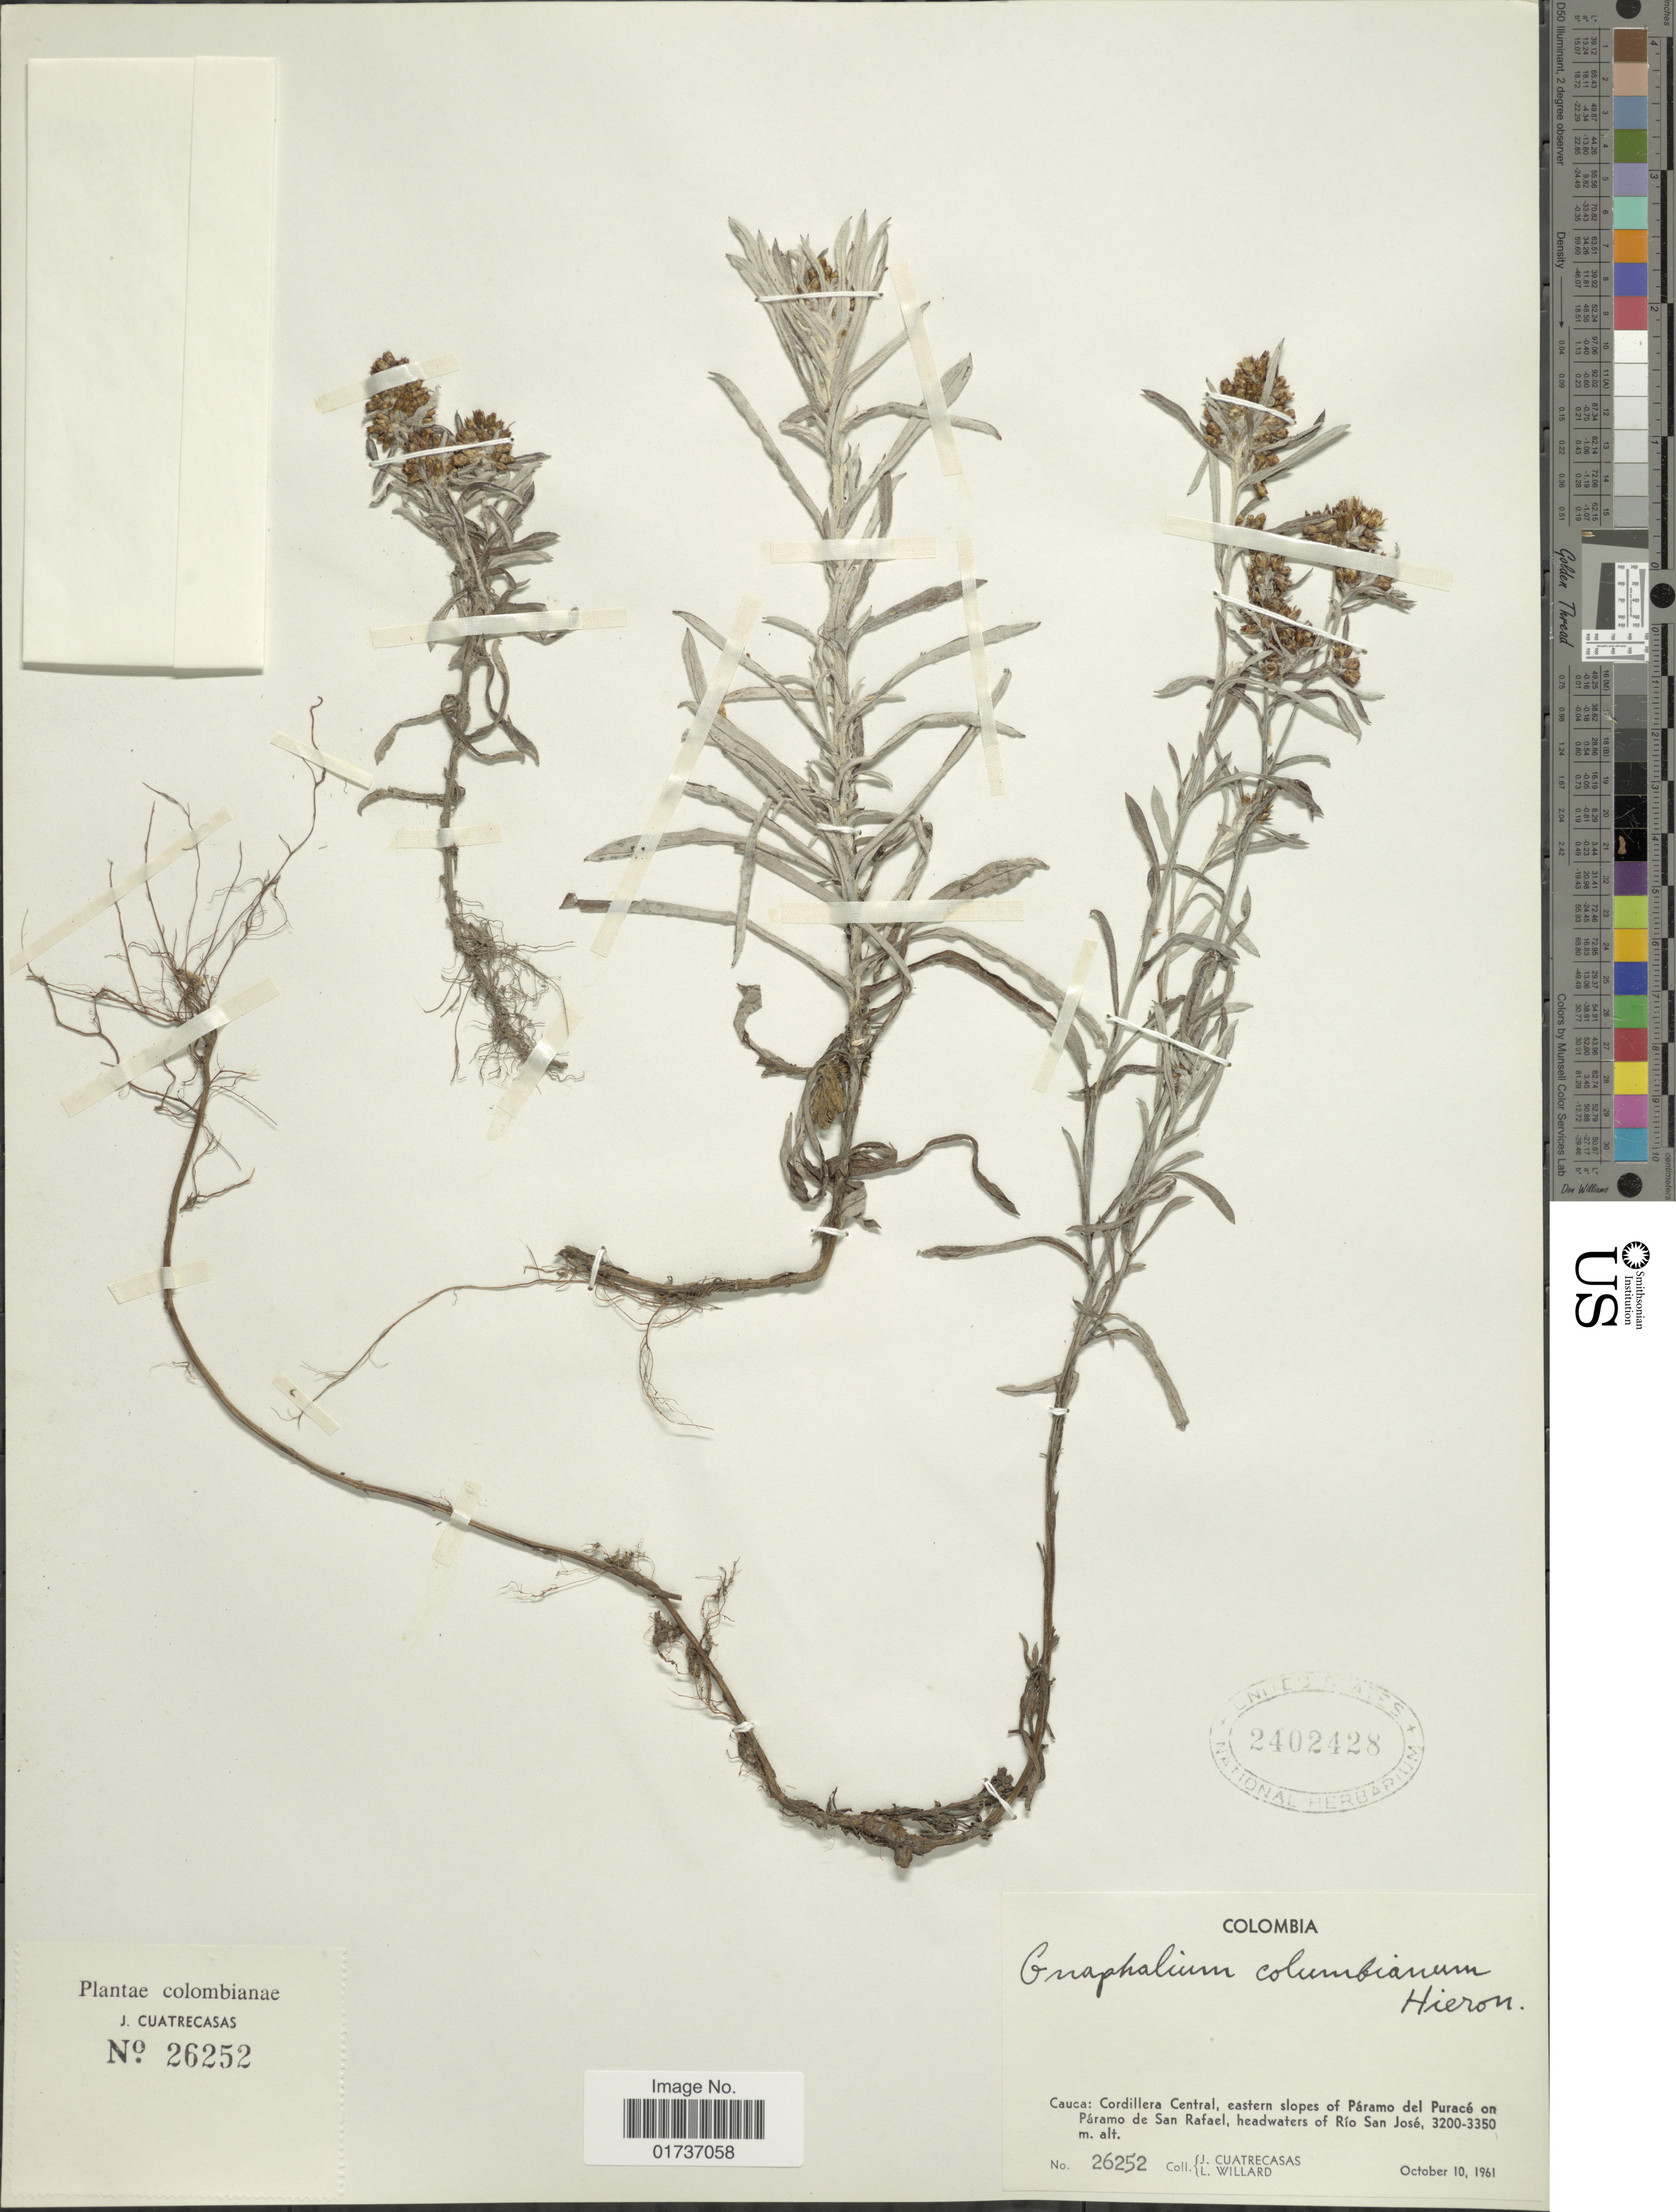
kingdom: Plantae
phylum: Tracheophyta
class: Magnoliopsida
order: Asterales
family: Asteraceae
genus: Gnaphalium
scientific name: Gnaphalium purpureum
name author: L.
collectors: J. Cuatrecasas & L. Willard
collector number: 26252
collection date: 1961-10-10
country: Colombia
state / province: Cauca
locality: Cordillera Central, eastern slopes of Páramo del Purace on Páramo de San Rafael, headwaters of Rio San José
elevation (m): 3200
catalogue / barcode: US 2402428